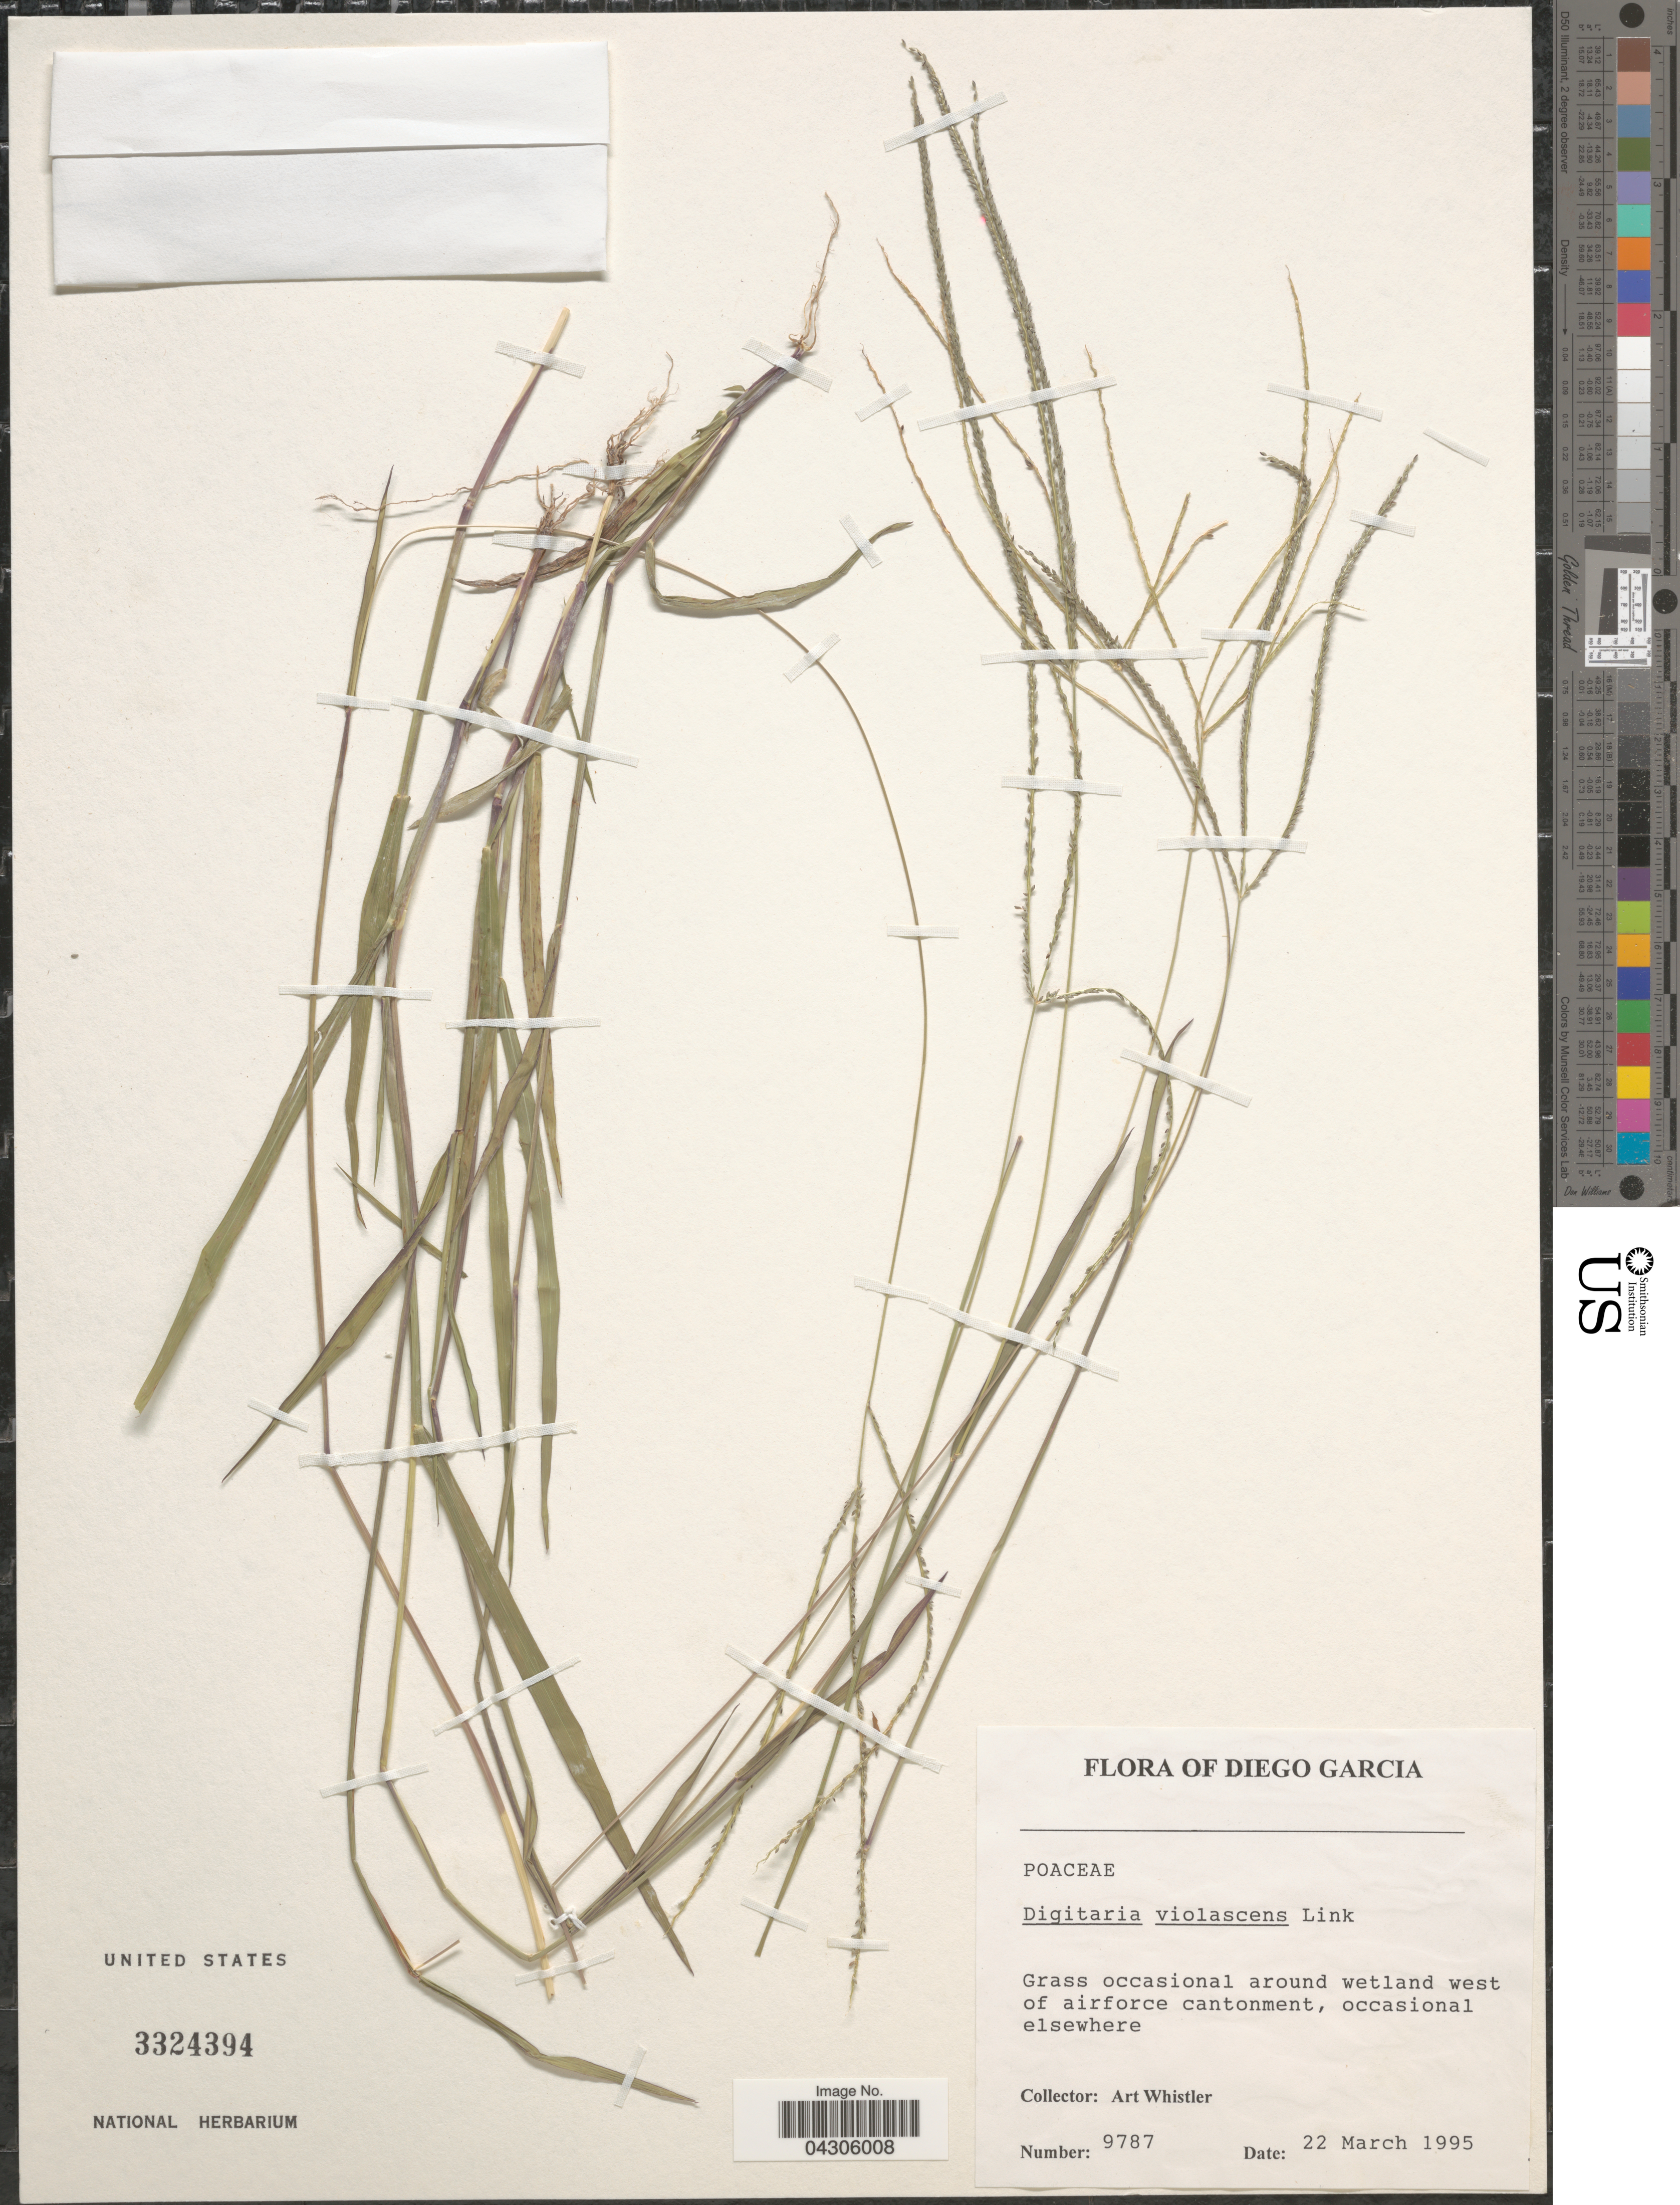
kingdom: Plantae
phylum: Tracheophyta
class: Liliopsida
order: Poales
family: Poaceae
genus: Digitaria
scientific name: Digitaria violascens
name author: Link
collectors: A. Whistler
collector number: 9787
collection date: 1995-03-22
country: British Indian Ocean Territory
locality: Diego Garcia. Grass occasional around wetland west of airforce cantonment, occasional elsewhere.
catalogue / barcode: US 3324394